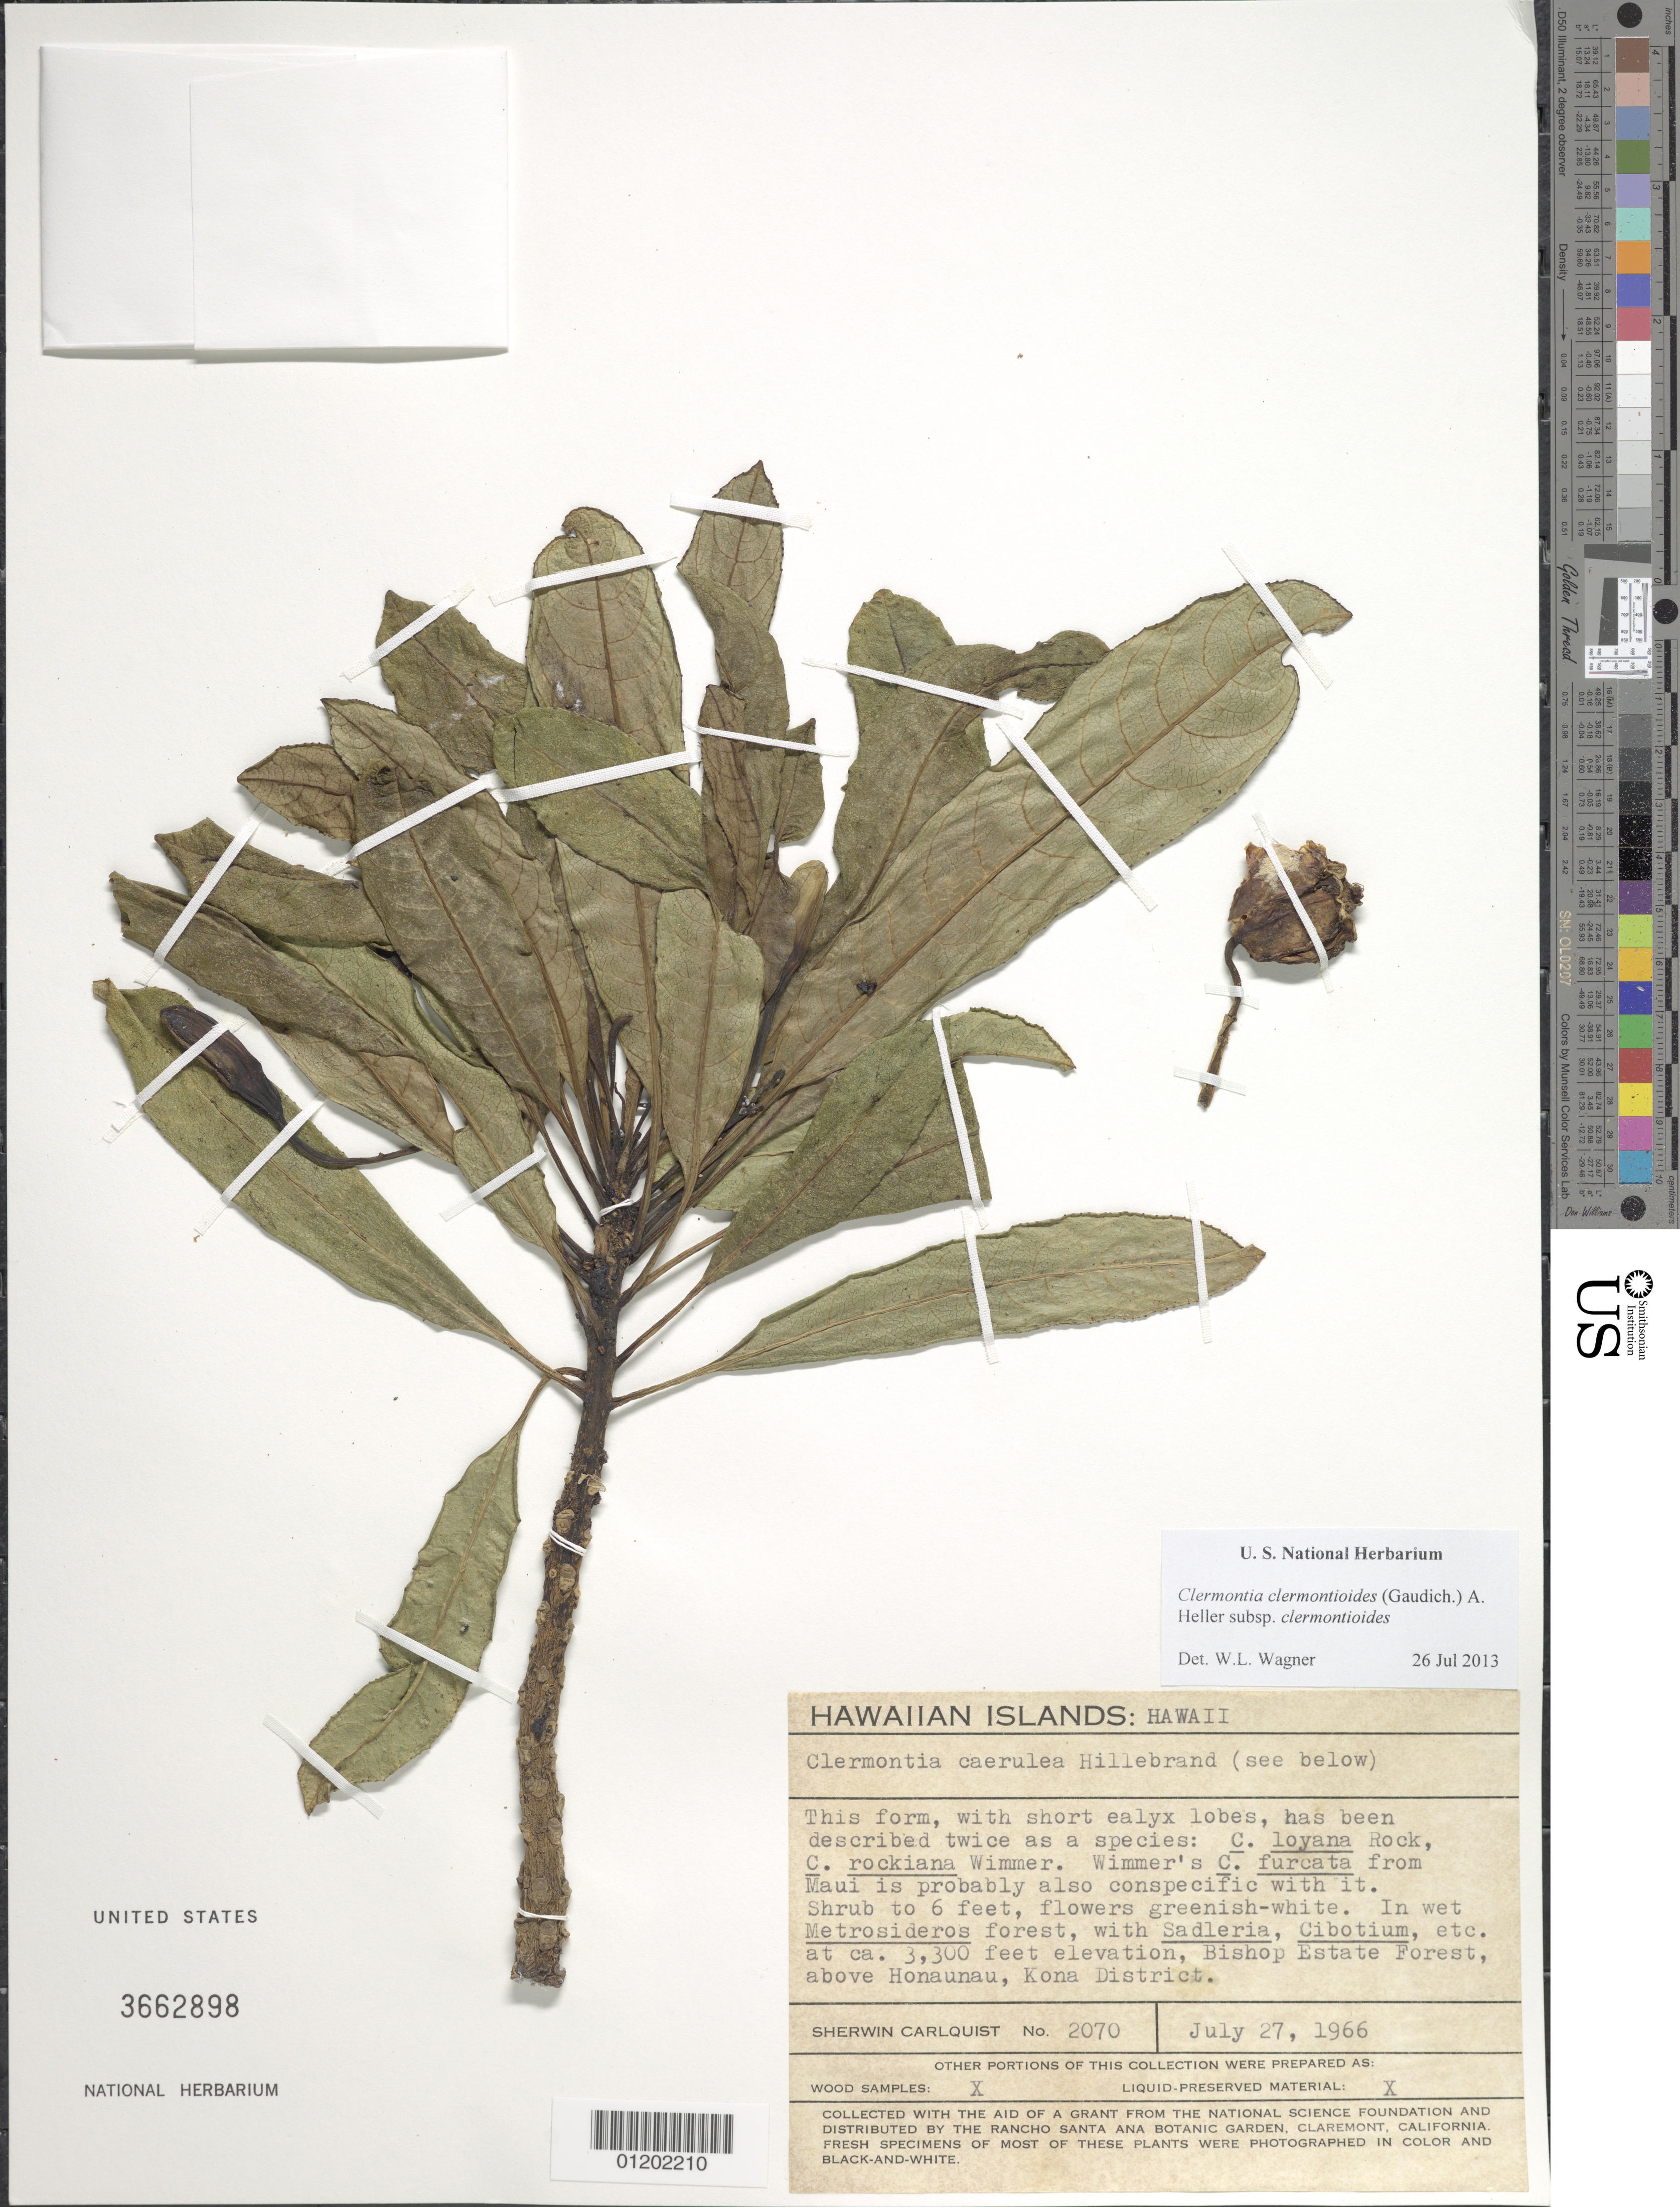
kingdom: Plantae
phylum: Tracheophyta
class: Magnoliopsida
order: Asterales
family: Campanulaceae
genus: Clermontia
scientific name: Clermontia clermontioides subsp. clermontioides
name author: (Gaudich.) A. Heller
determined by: Wagner, W. L., (BOT), Smithsonian Institution - National Museum of Natural History (UNITED STATES)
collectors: S. Carlquist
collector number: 2070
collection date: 2013-07-27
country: United States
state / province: Hawaii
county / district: Hawaii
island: Hawaii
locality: Kona District, Bishop Estate Forest above Honaunau.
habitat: Wet forest.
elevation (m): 1006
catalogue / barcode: US 3662898